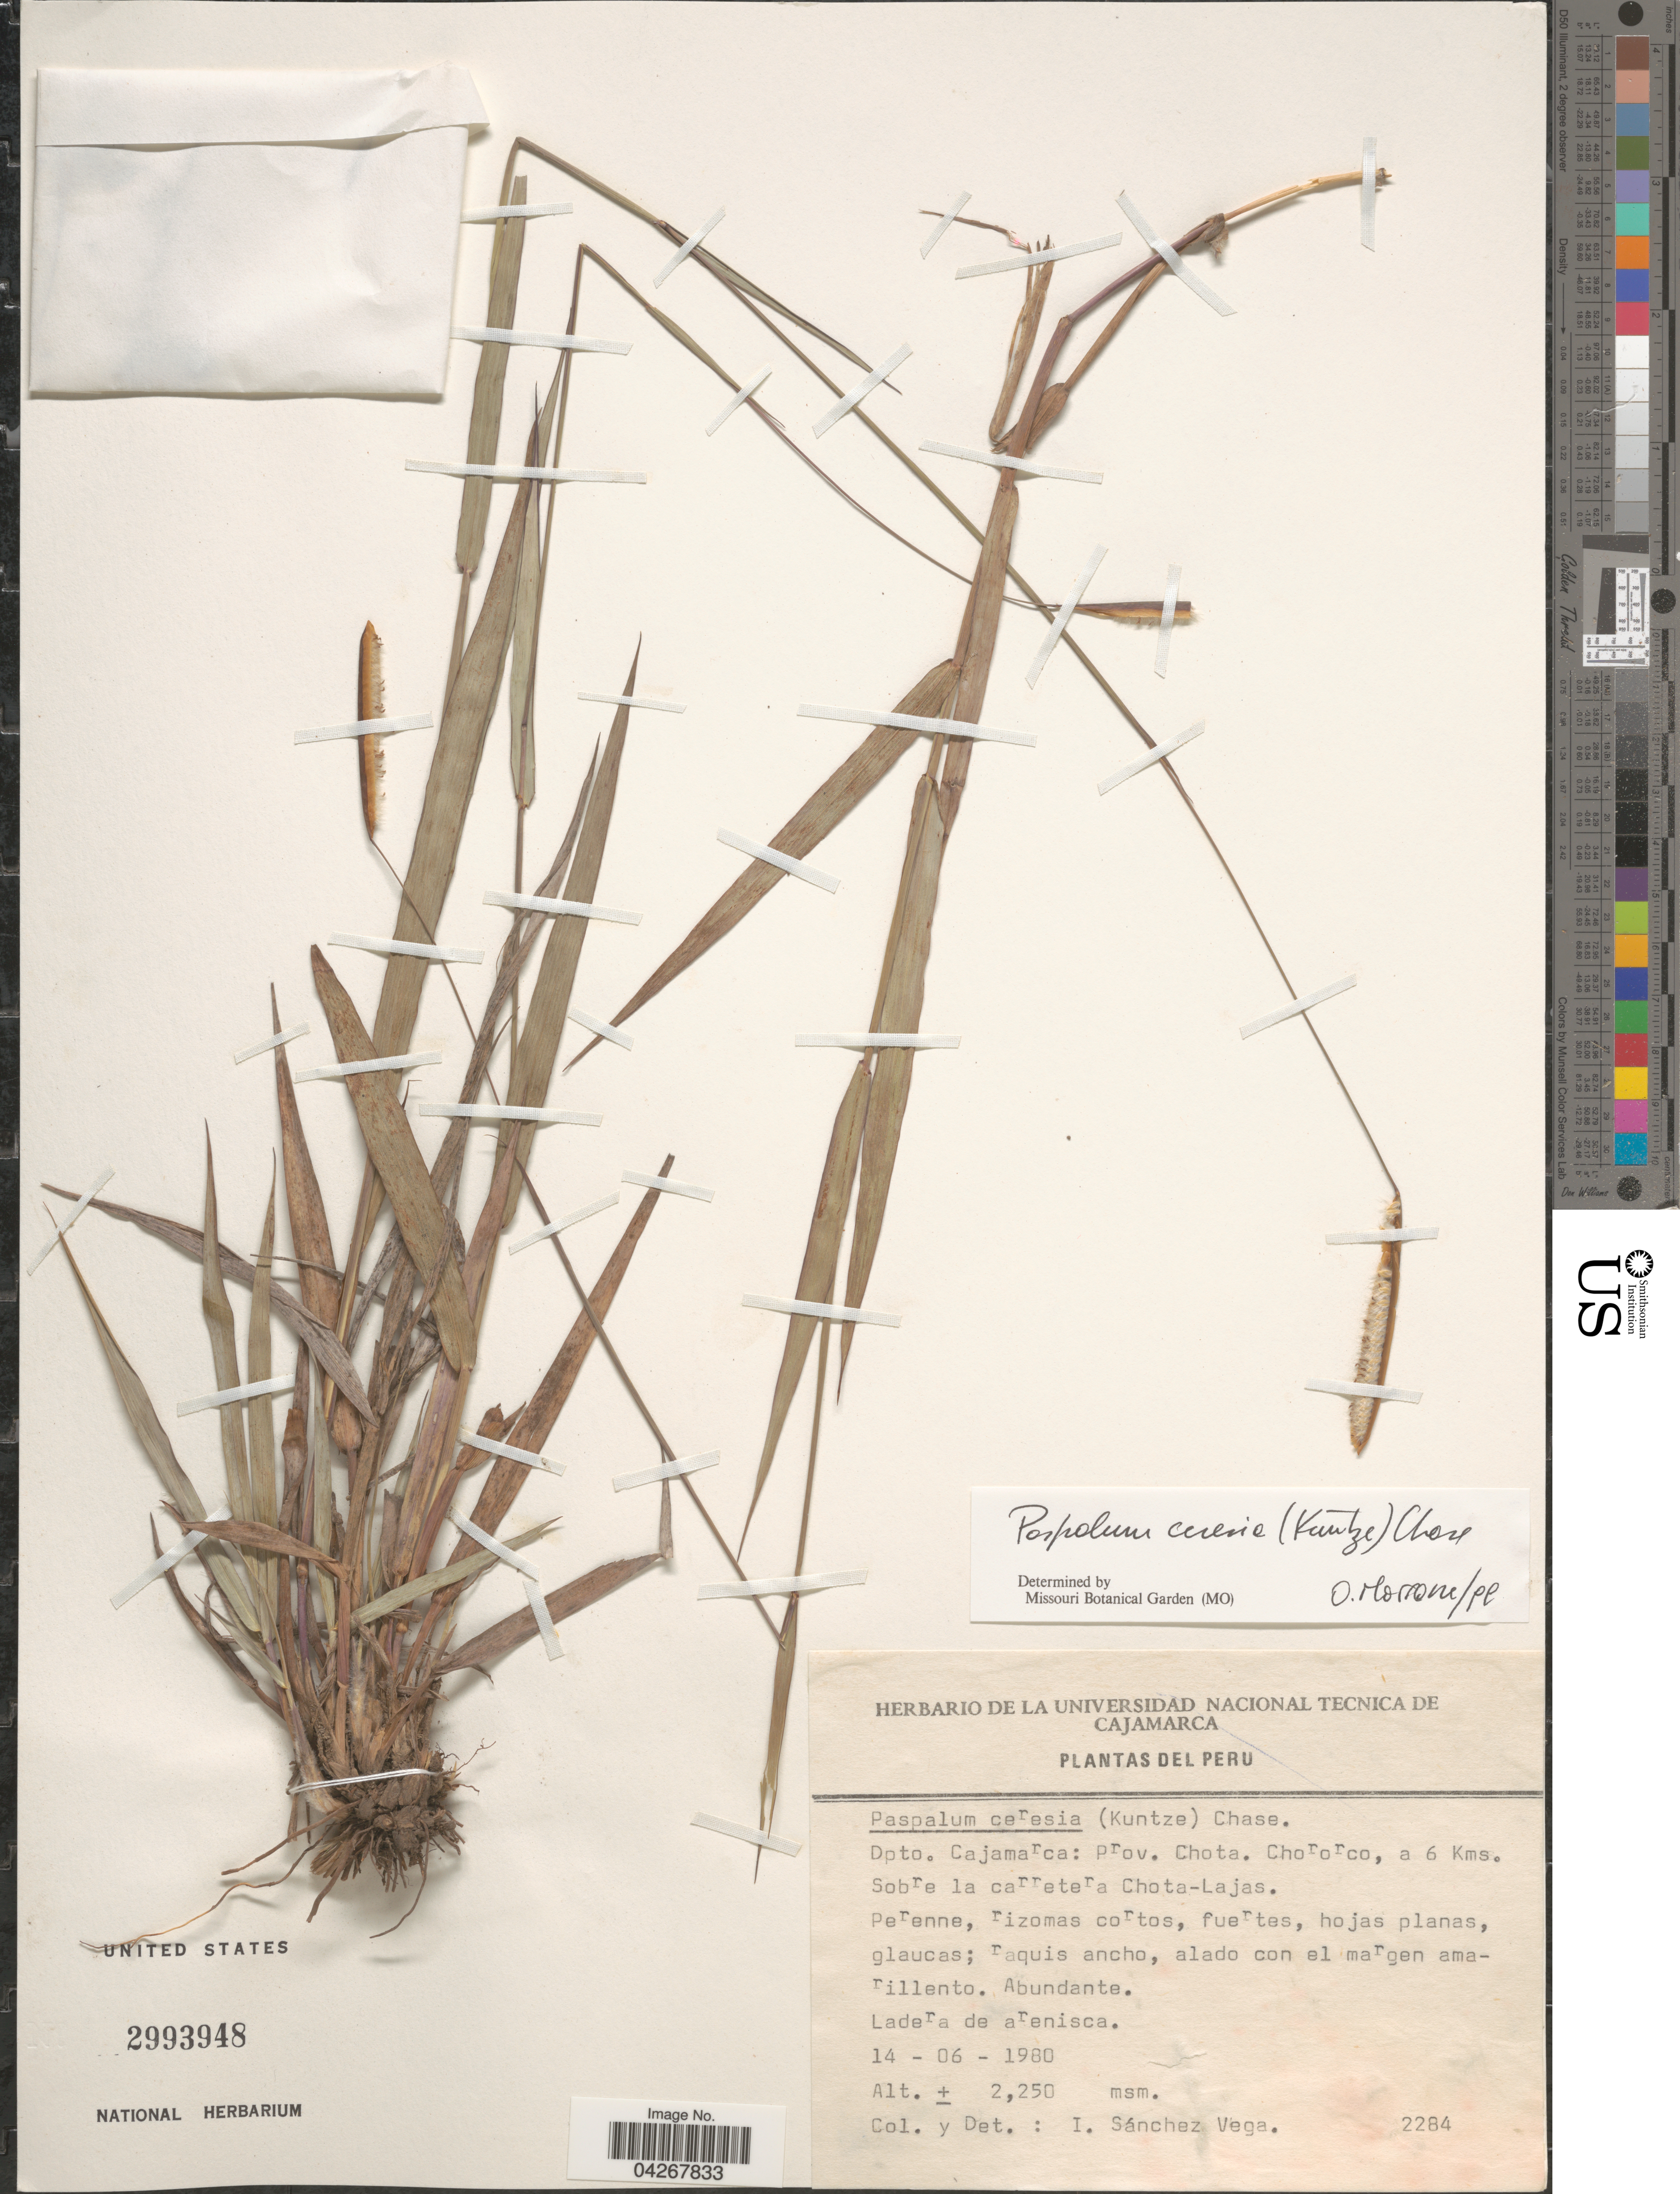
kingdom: Plantae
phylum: Tracheophyta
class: Liliopsida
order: Poales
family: Poaceae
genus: Paspalum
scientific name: Paspalum ceresia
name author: (Kuntze) Chase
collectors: I. Sánchez Vega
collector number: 2284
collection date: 1980-06-14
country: Peru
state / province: Cajamarca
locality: Depto. Cajamarca: prov. Chota. Chororco, a 6 Kms. Sobre la carretera Chota-Lajas.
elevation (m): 2550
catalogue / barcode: US 2993948